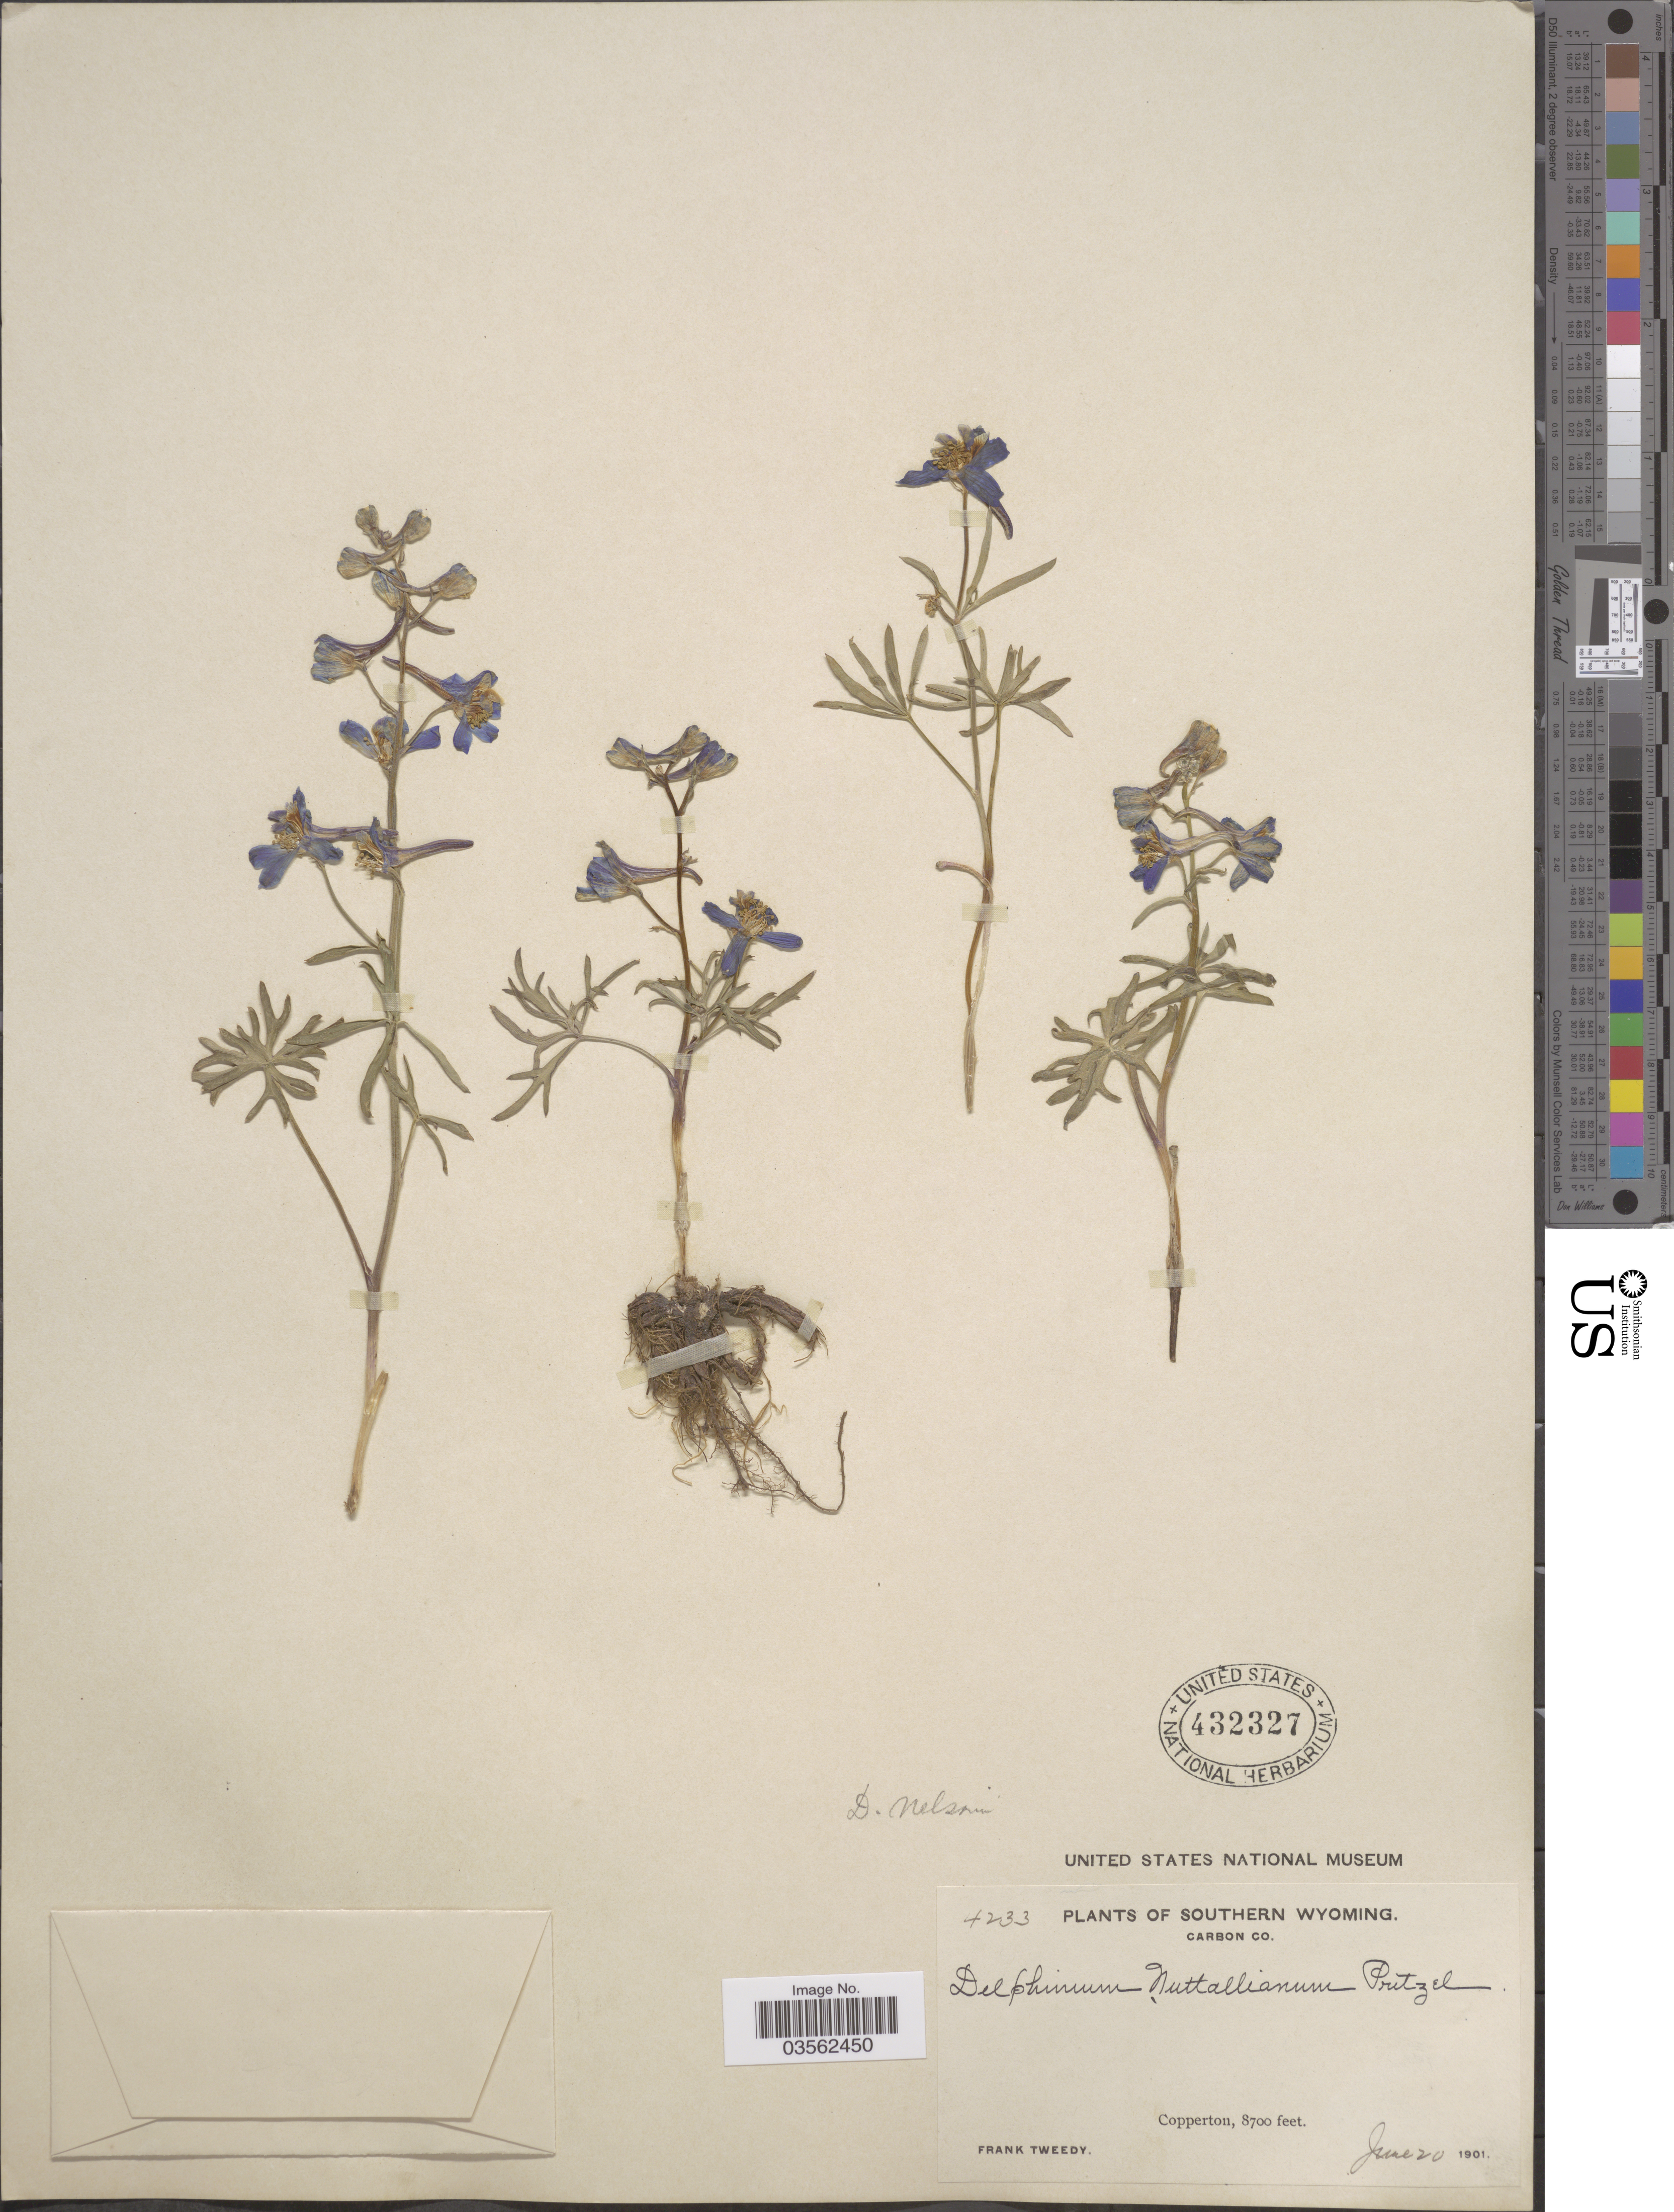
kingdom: Plantae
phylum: Tracheophyta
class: Magnoliopsida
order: Ranunculales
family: Ranunculaceae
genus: Delphinium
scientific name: Delphinium bicolor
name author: Nutt.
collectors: F. Tweedy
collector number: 4233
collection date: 1901-06-20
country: United States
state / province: Wyoming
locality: Southern Wyoming. Carbon Co. Copperton.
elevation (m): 2652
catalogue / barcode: US 432327